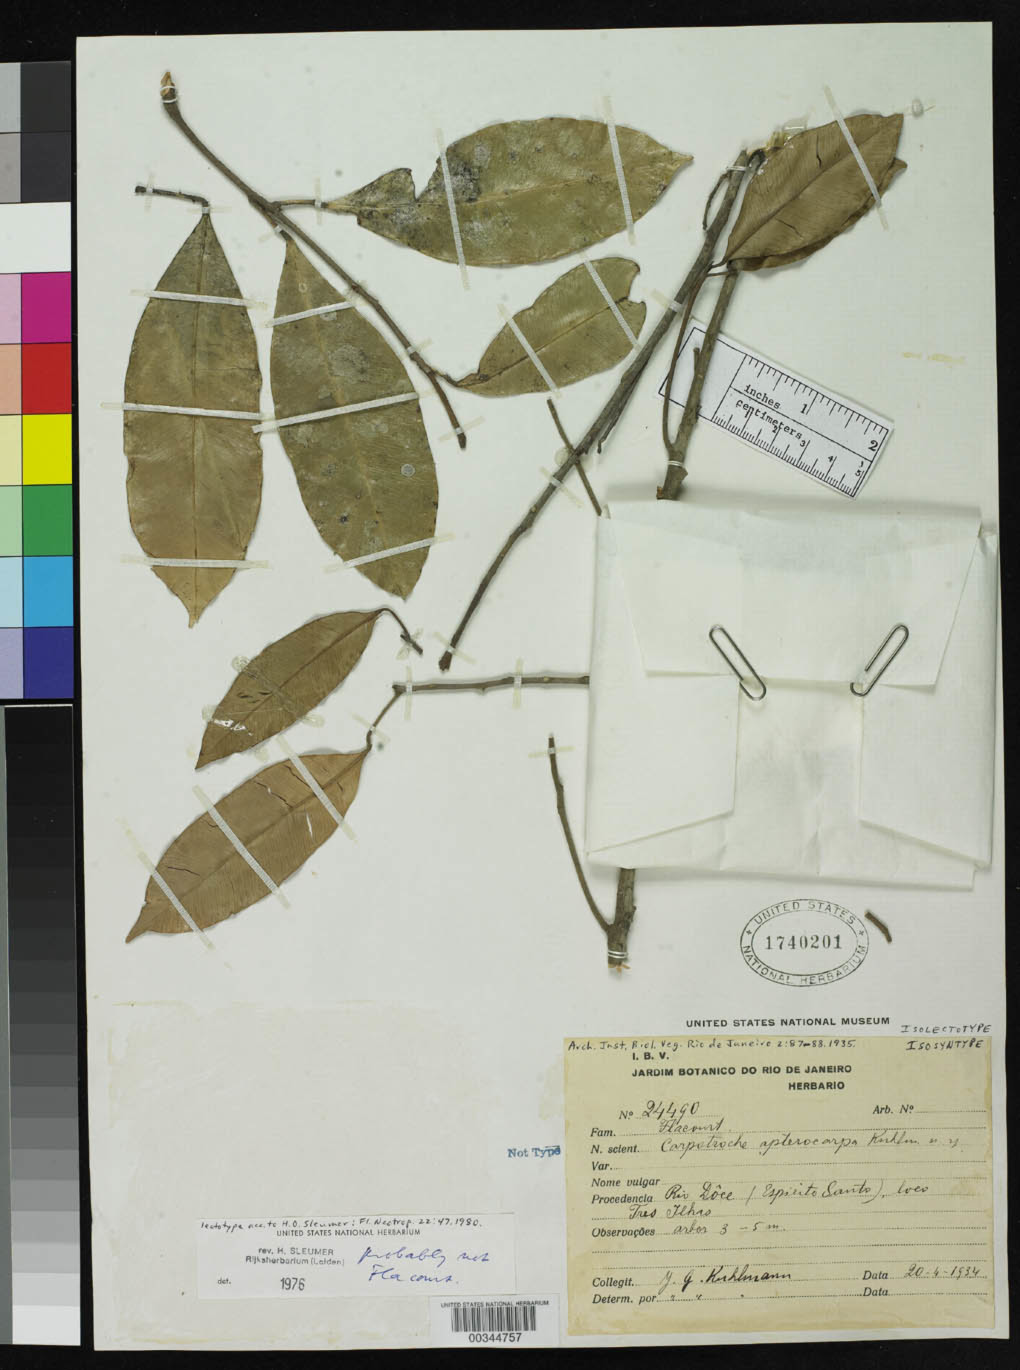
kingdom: Plantae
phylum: Tracheophyta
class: Magnoliopsida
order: Malpighiales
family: Achariaceae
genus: Carpotroche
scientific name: Carpotroche apterocarpa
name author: Kuhlm.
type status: Isolectotype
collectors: J. G. Kuhlmann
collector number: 24490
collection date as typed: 20 Apr 1934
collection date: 1934-04-20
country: Brazil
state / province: Espírito Santo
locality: Rio Doce, Tres Ilhas.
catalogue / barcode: US 1740201